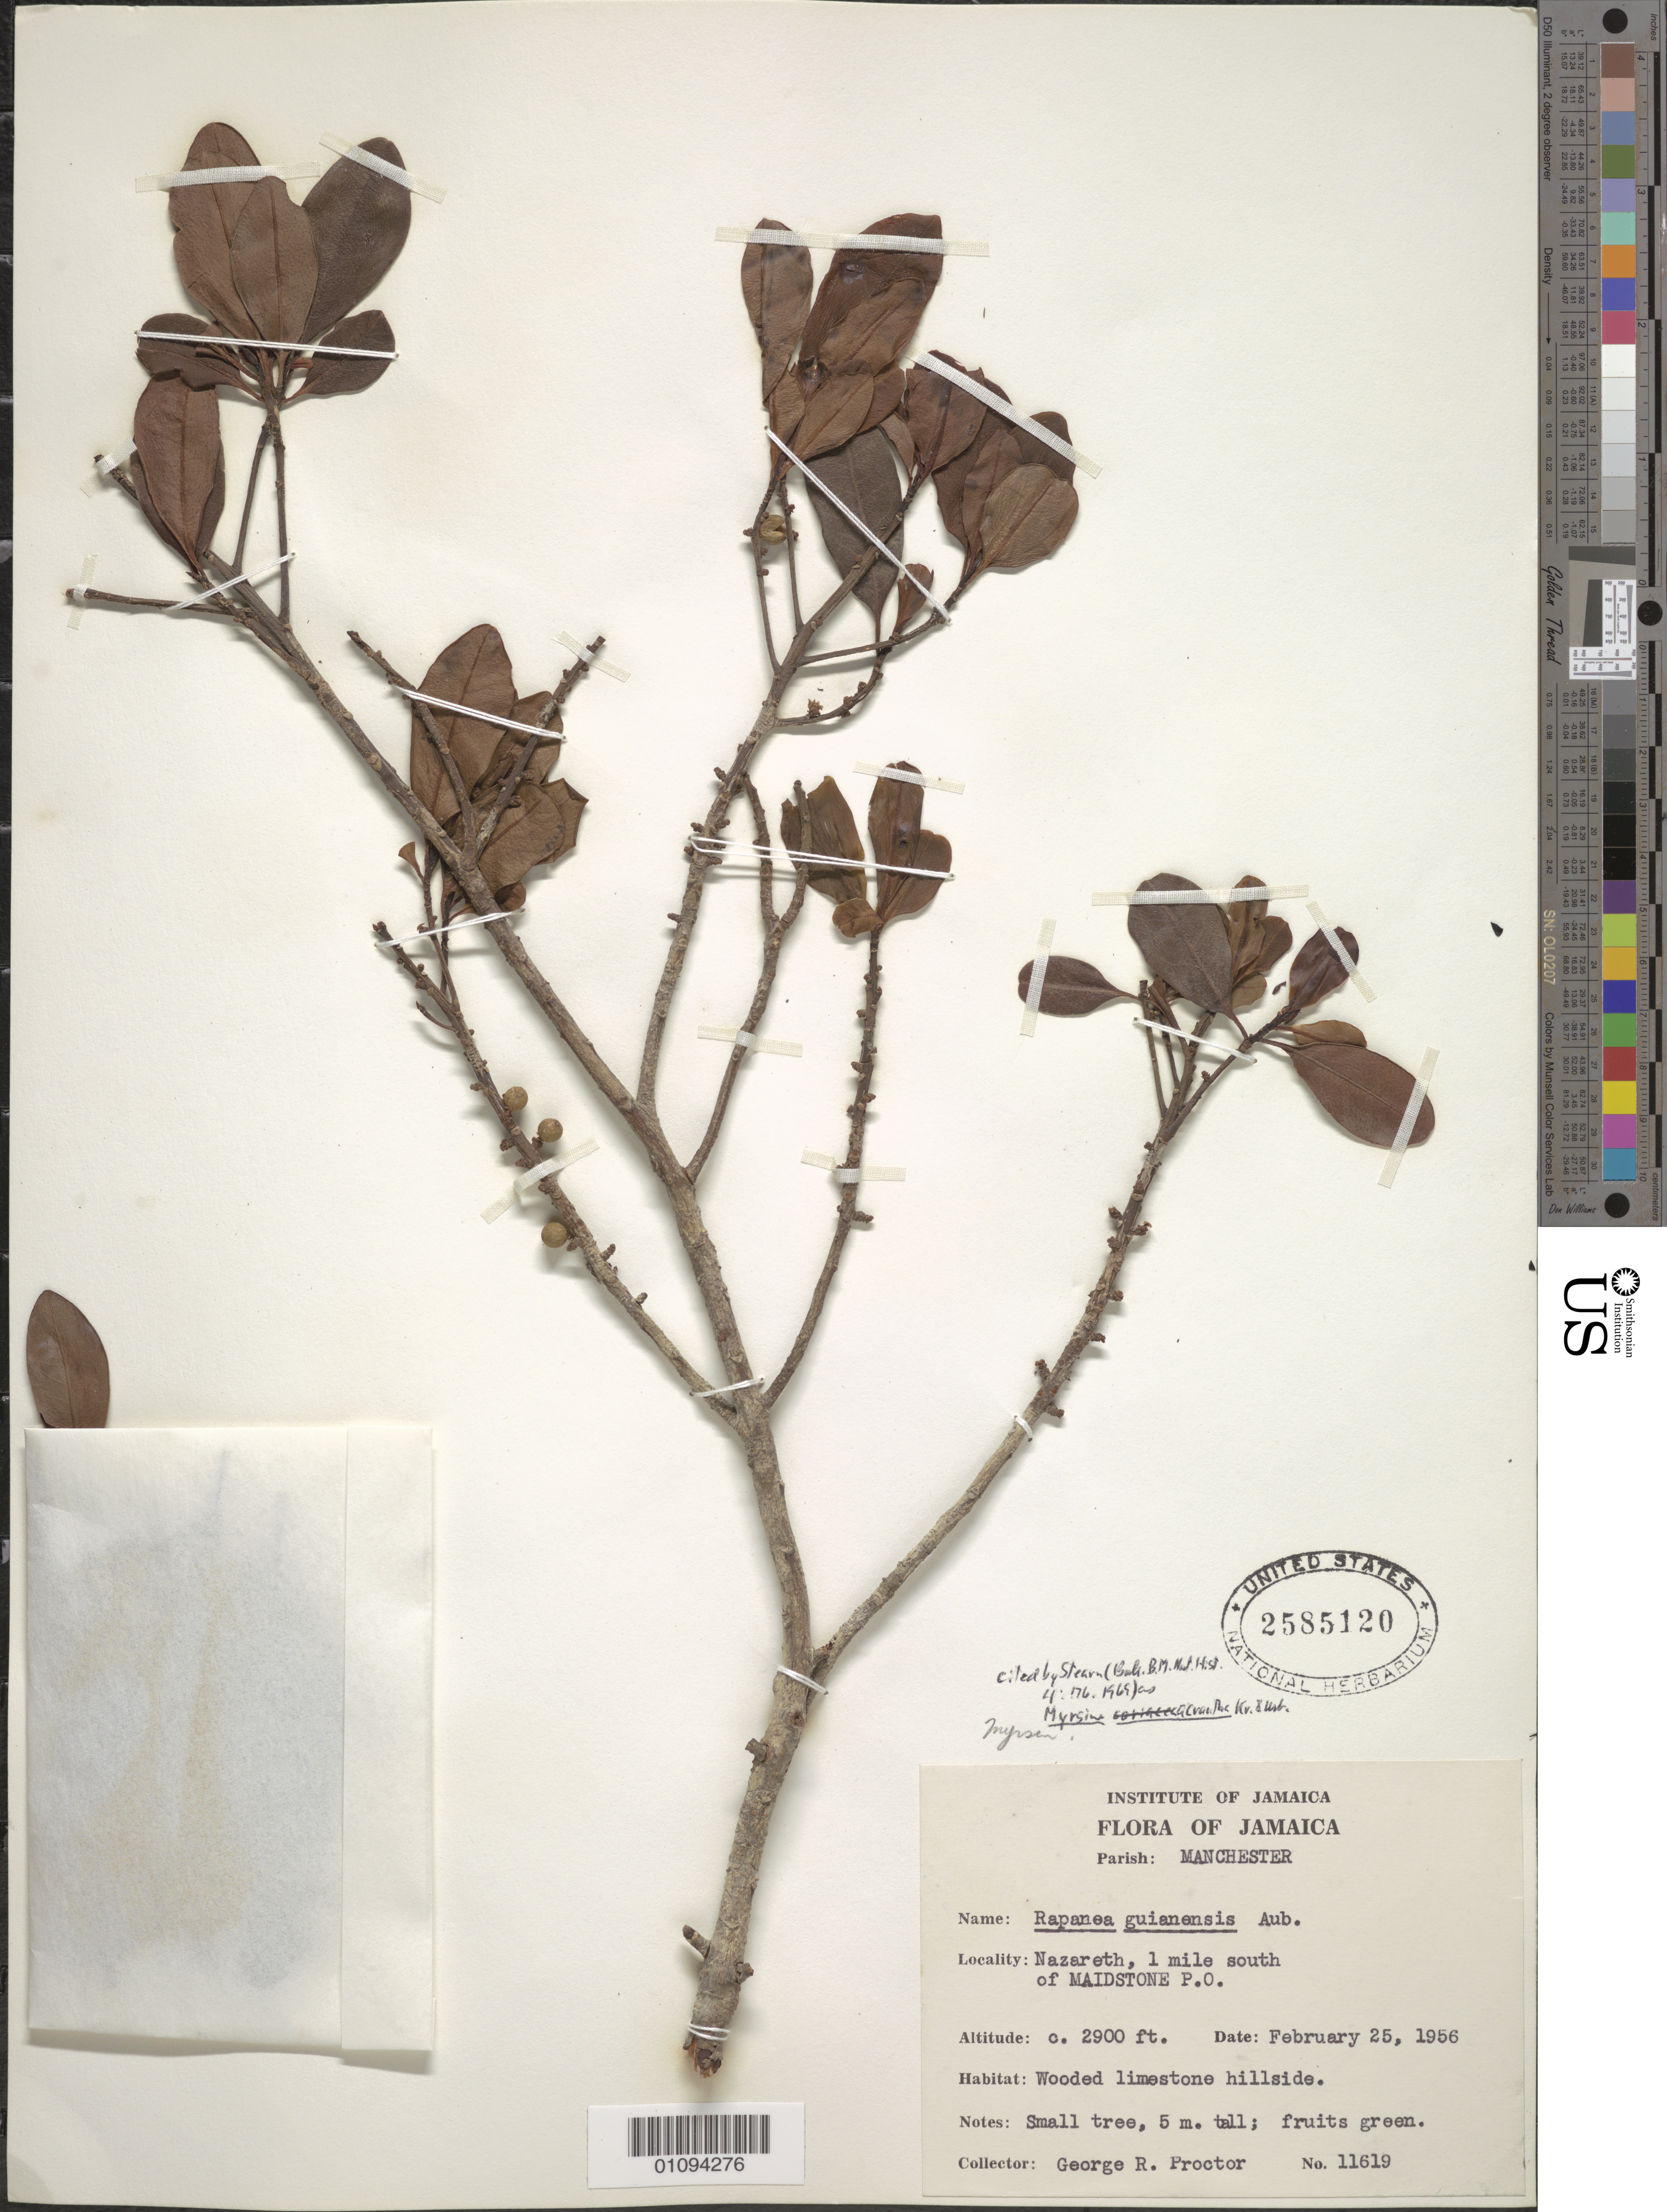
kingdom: Plantae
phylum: Tracheophyta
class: Magnoliopsida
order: Ericales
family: Primulaceae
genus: Myrsine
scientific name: Myrsine acrantha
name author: Krug & Urb.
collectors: G. R. Proctor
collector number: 11619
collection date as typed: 25 Feb 1956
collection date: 1956-02-25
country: Jamaica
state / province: Manchester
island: Jamaica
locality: Nazareth, 1 mile S of Maidstone P.O.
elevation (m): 884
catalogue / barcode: US 2585120